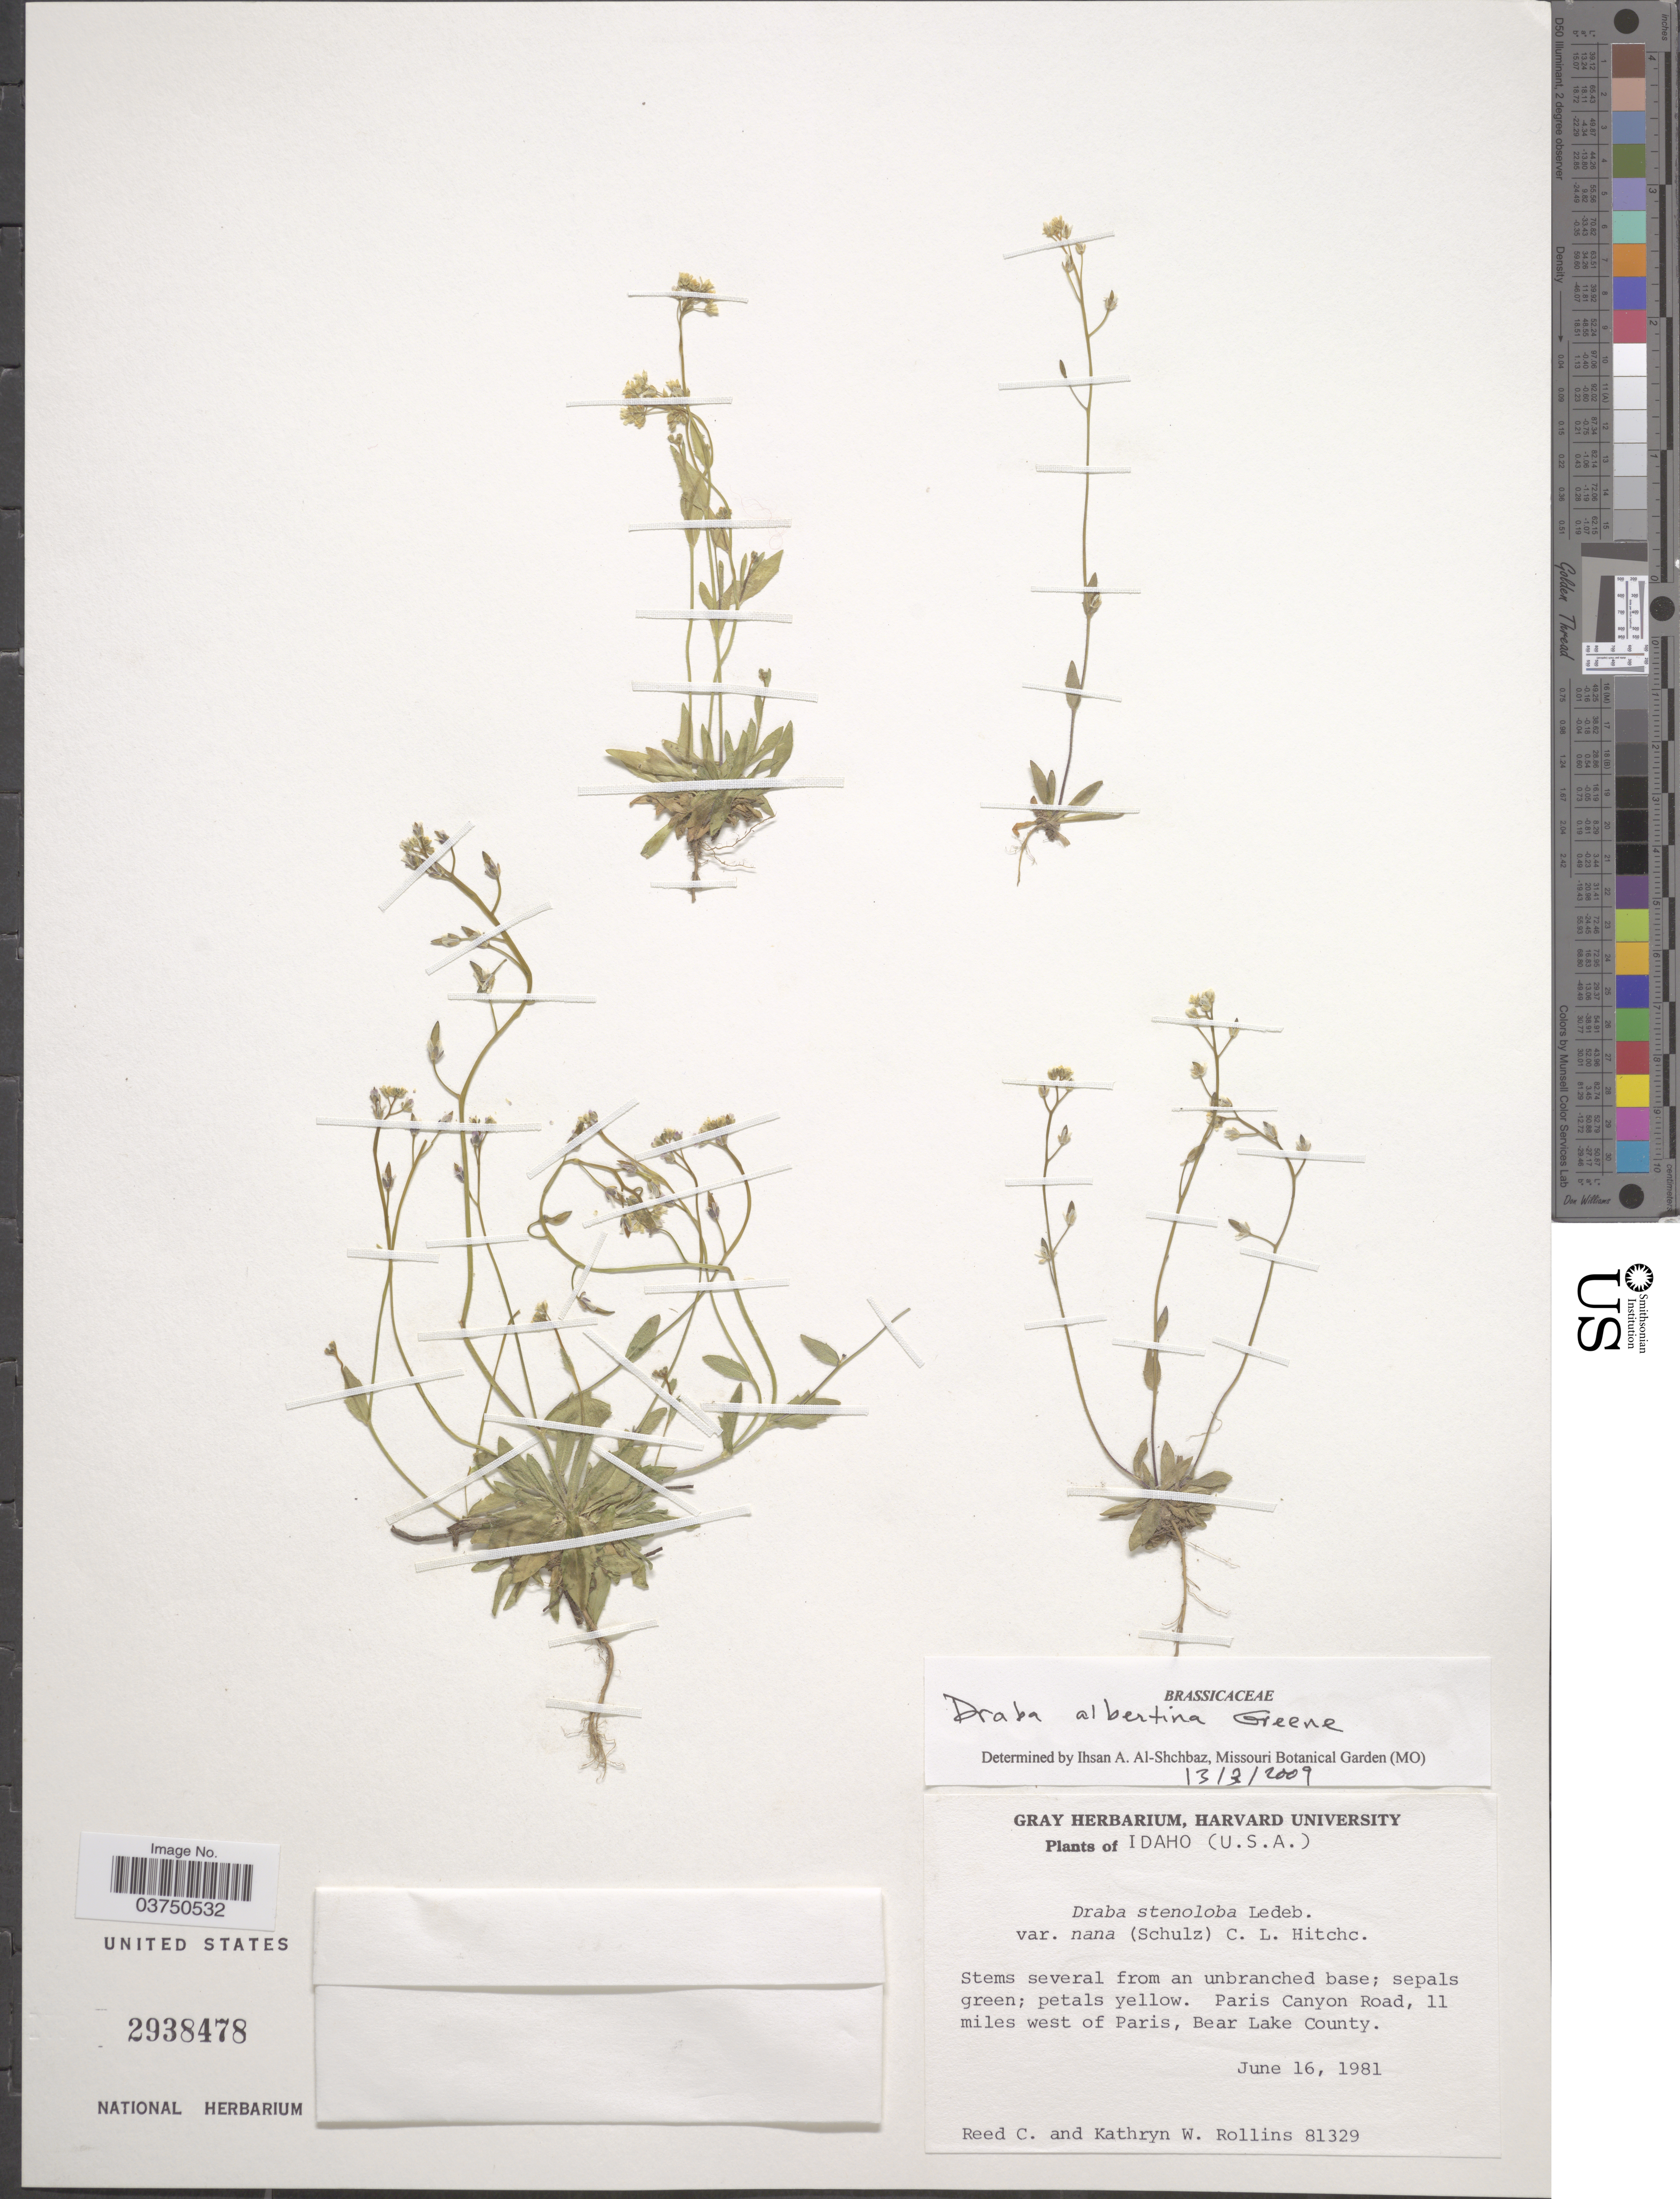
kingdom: Plantae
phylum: Tracheophyta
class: Magnoliopsida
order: Brassicales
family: Brassicaceae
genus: Draba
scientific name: Draba albertina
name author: Greene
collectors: R. C. Rollins & K. W. Rollins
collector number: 81329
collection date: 1981-06-16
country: United States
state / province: Idaho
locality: Paris Canyon Road, 11 miles west of Paris, Bear Lake County.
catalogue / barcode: US 2938478